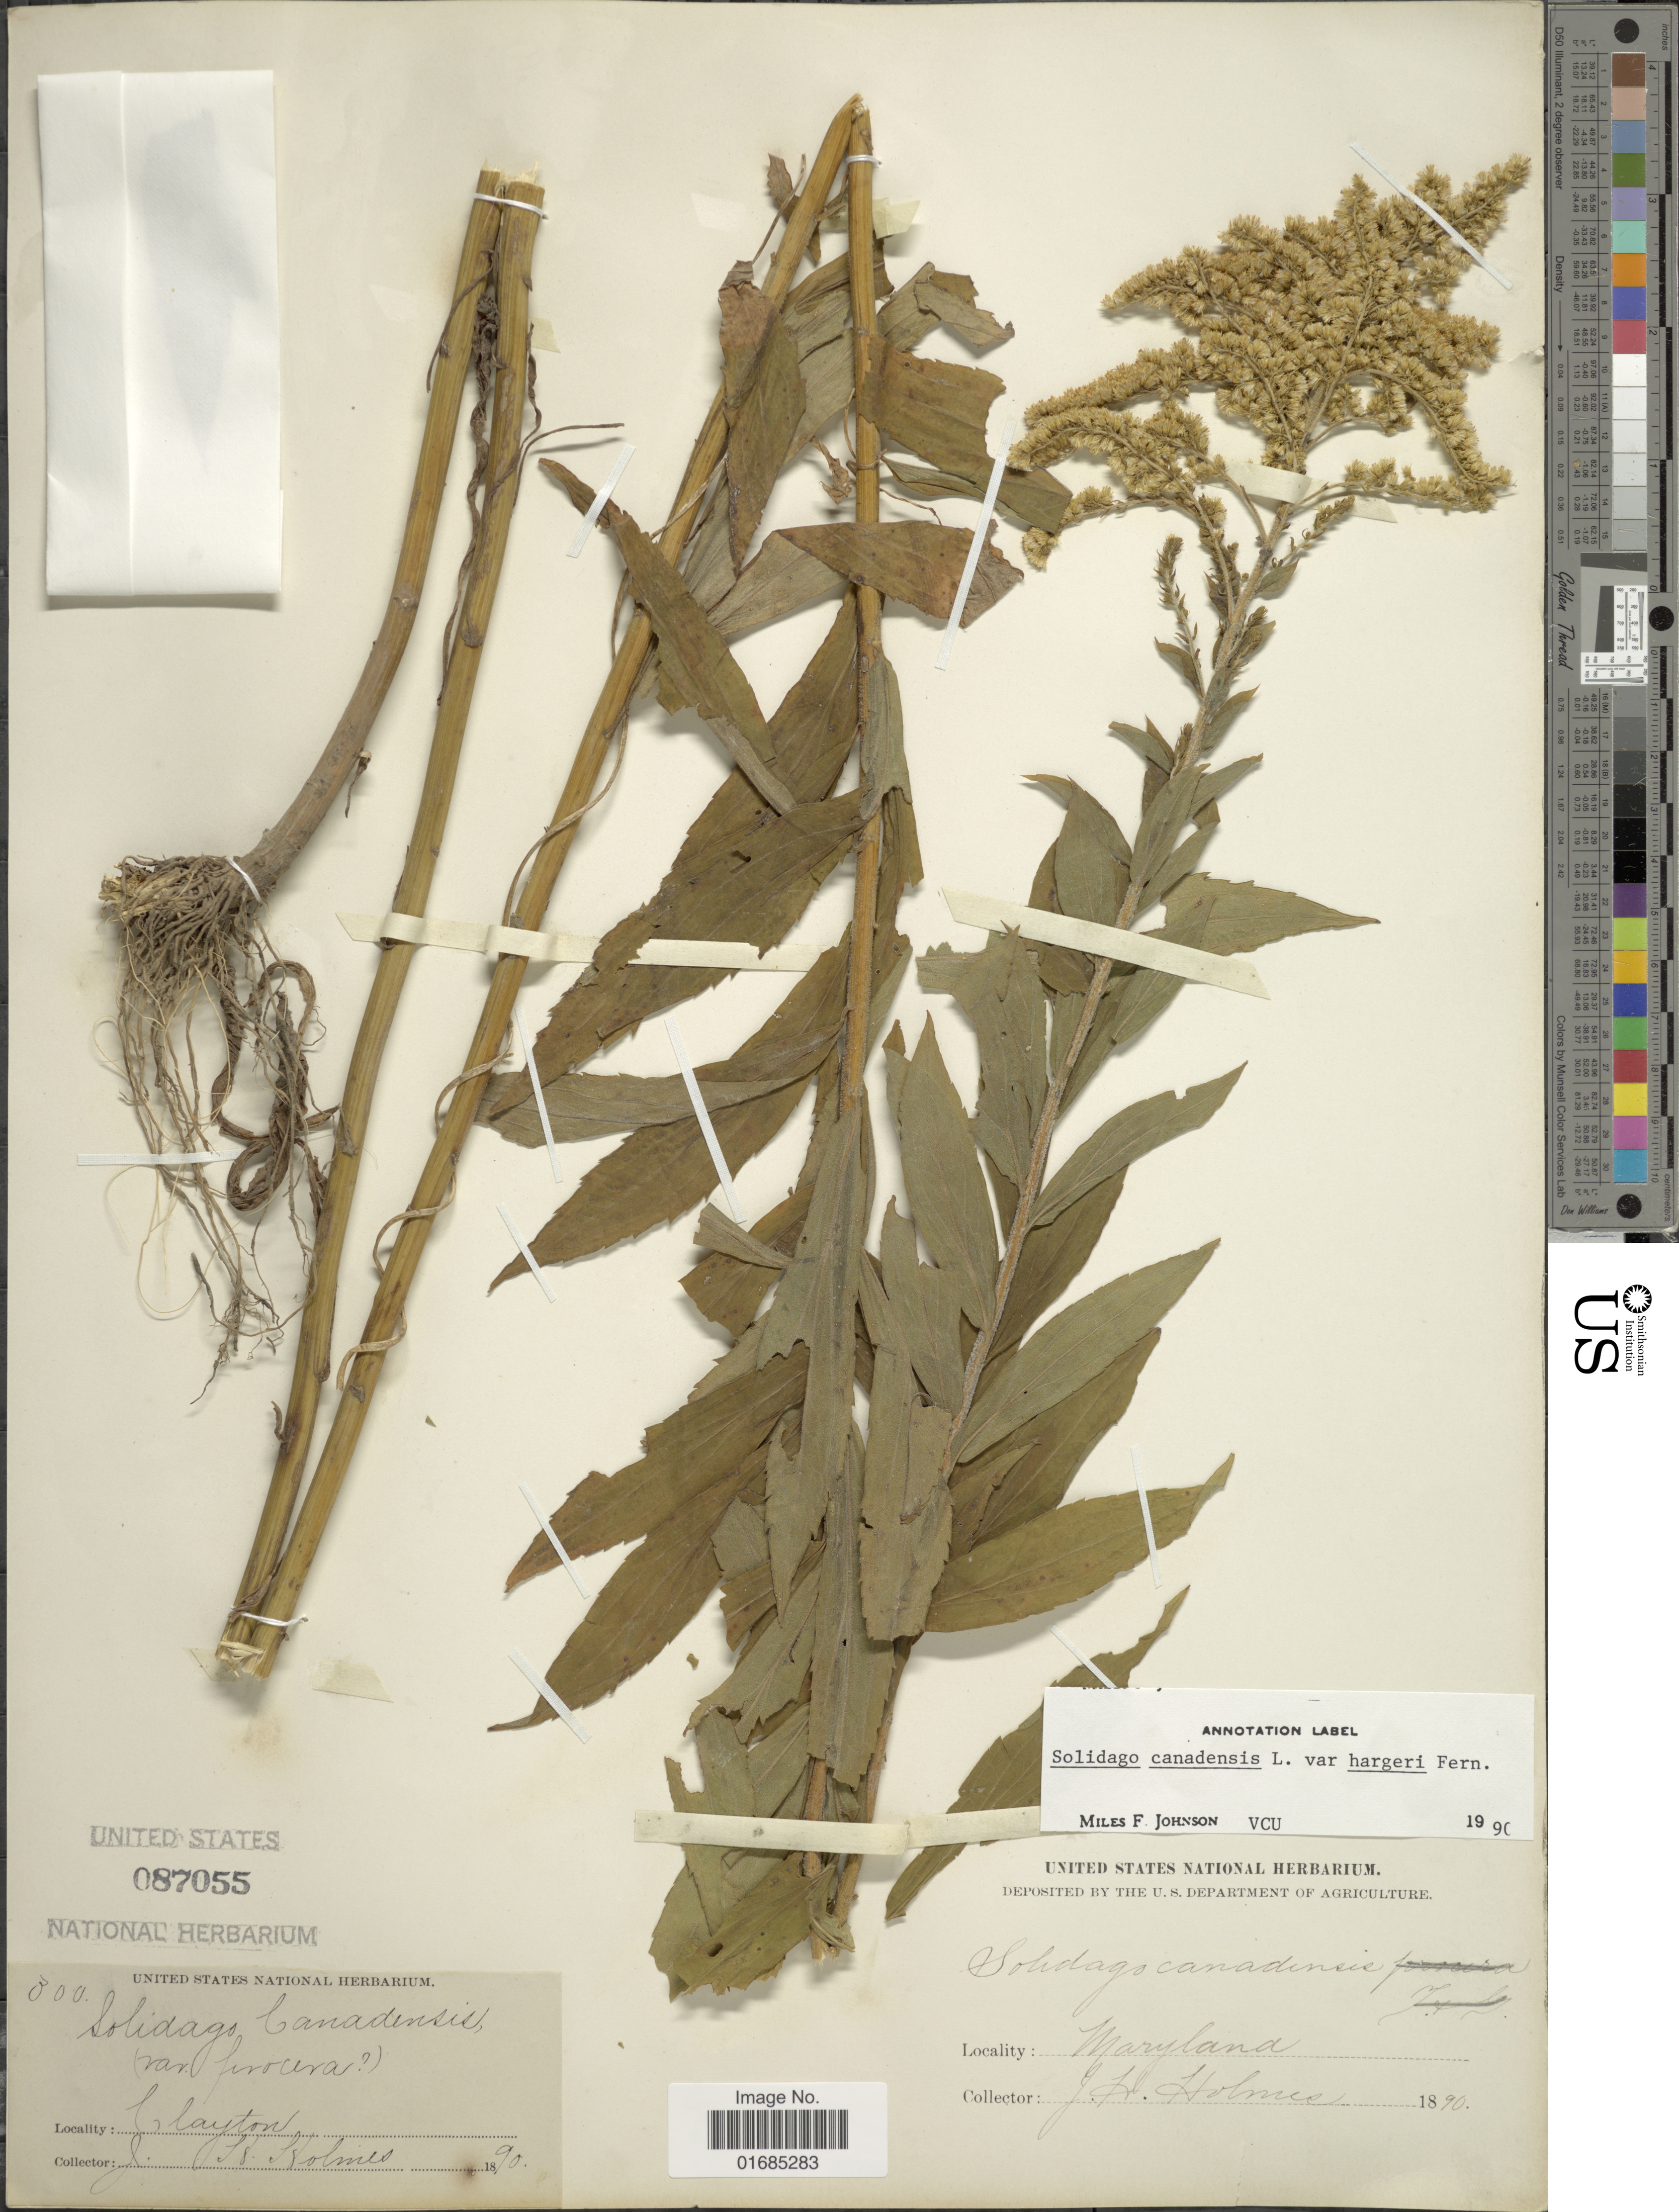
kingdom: Plantae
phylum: Tracheophyta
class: Magnoliopsida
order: Asterales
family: Asteraceae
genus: Solidago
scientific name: Solidago canadensis var. canadensis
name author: L.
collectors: J. Holmes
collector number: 300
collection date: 1890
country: United States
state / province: Maryland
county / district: Harford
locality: Clayton